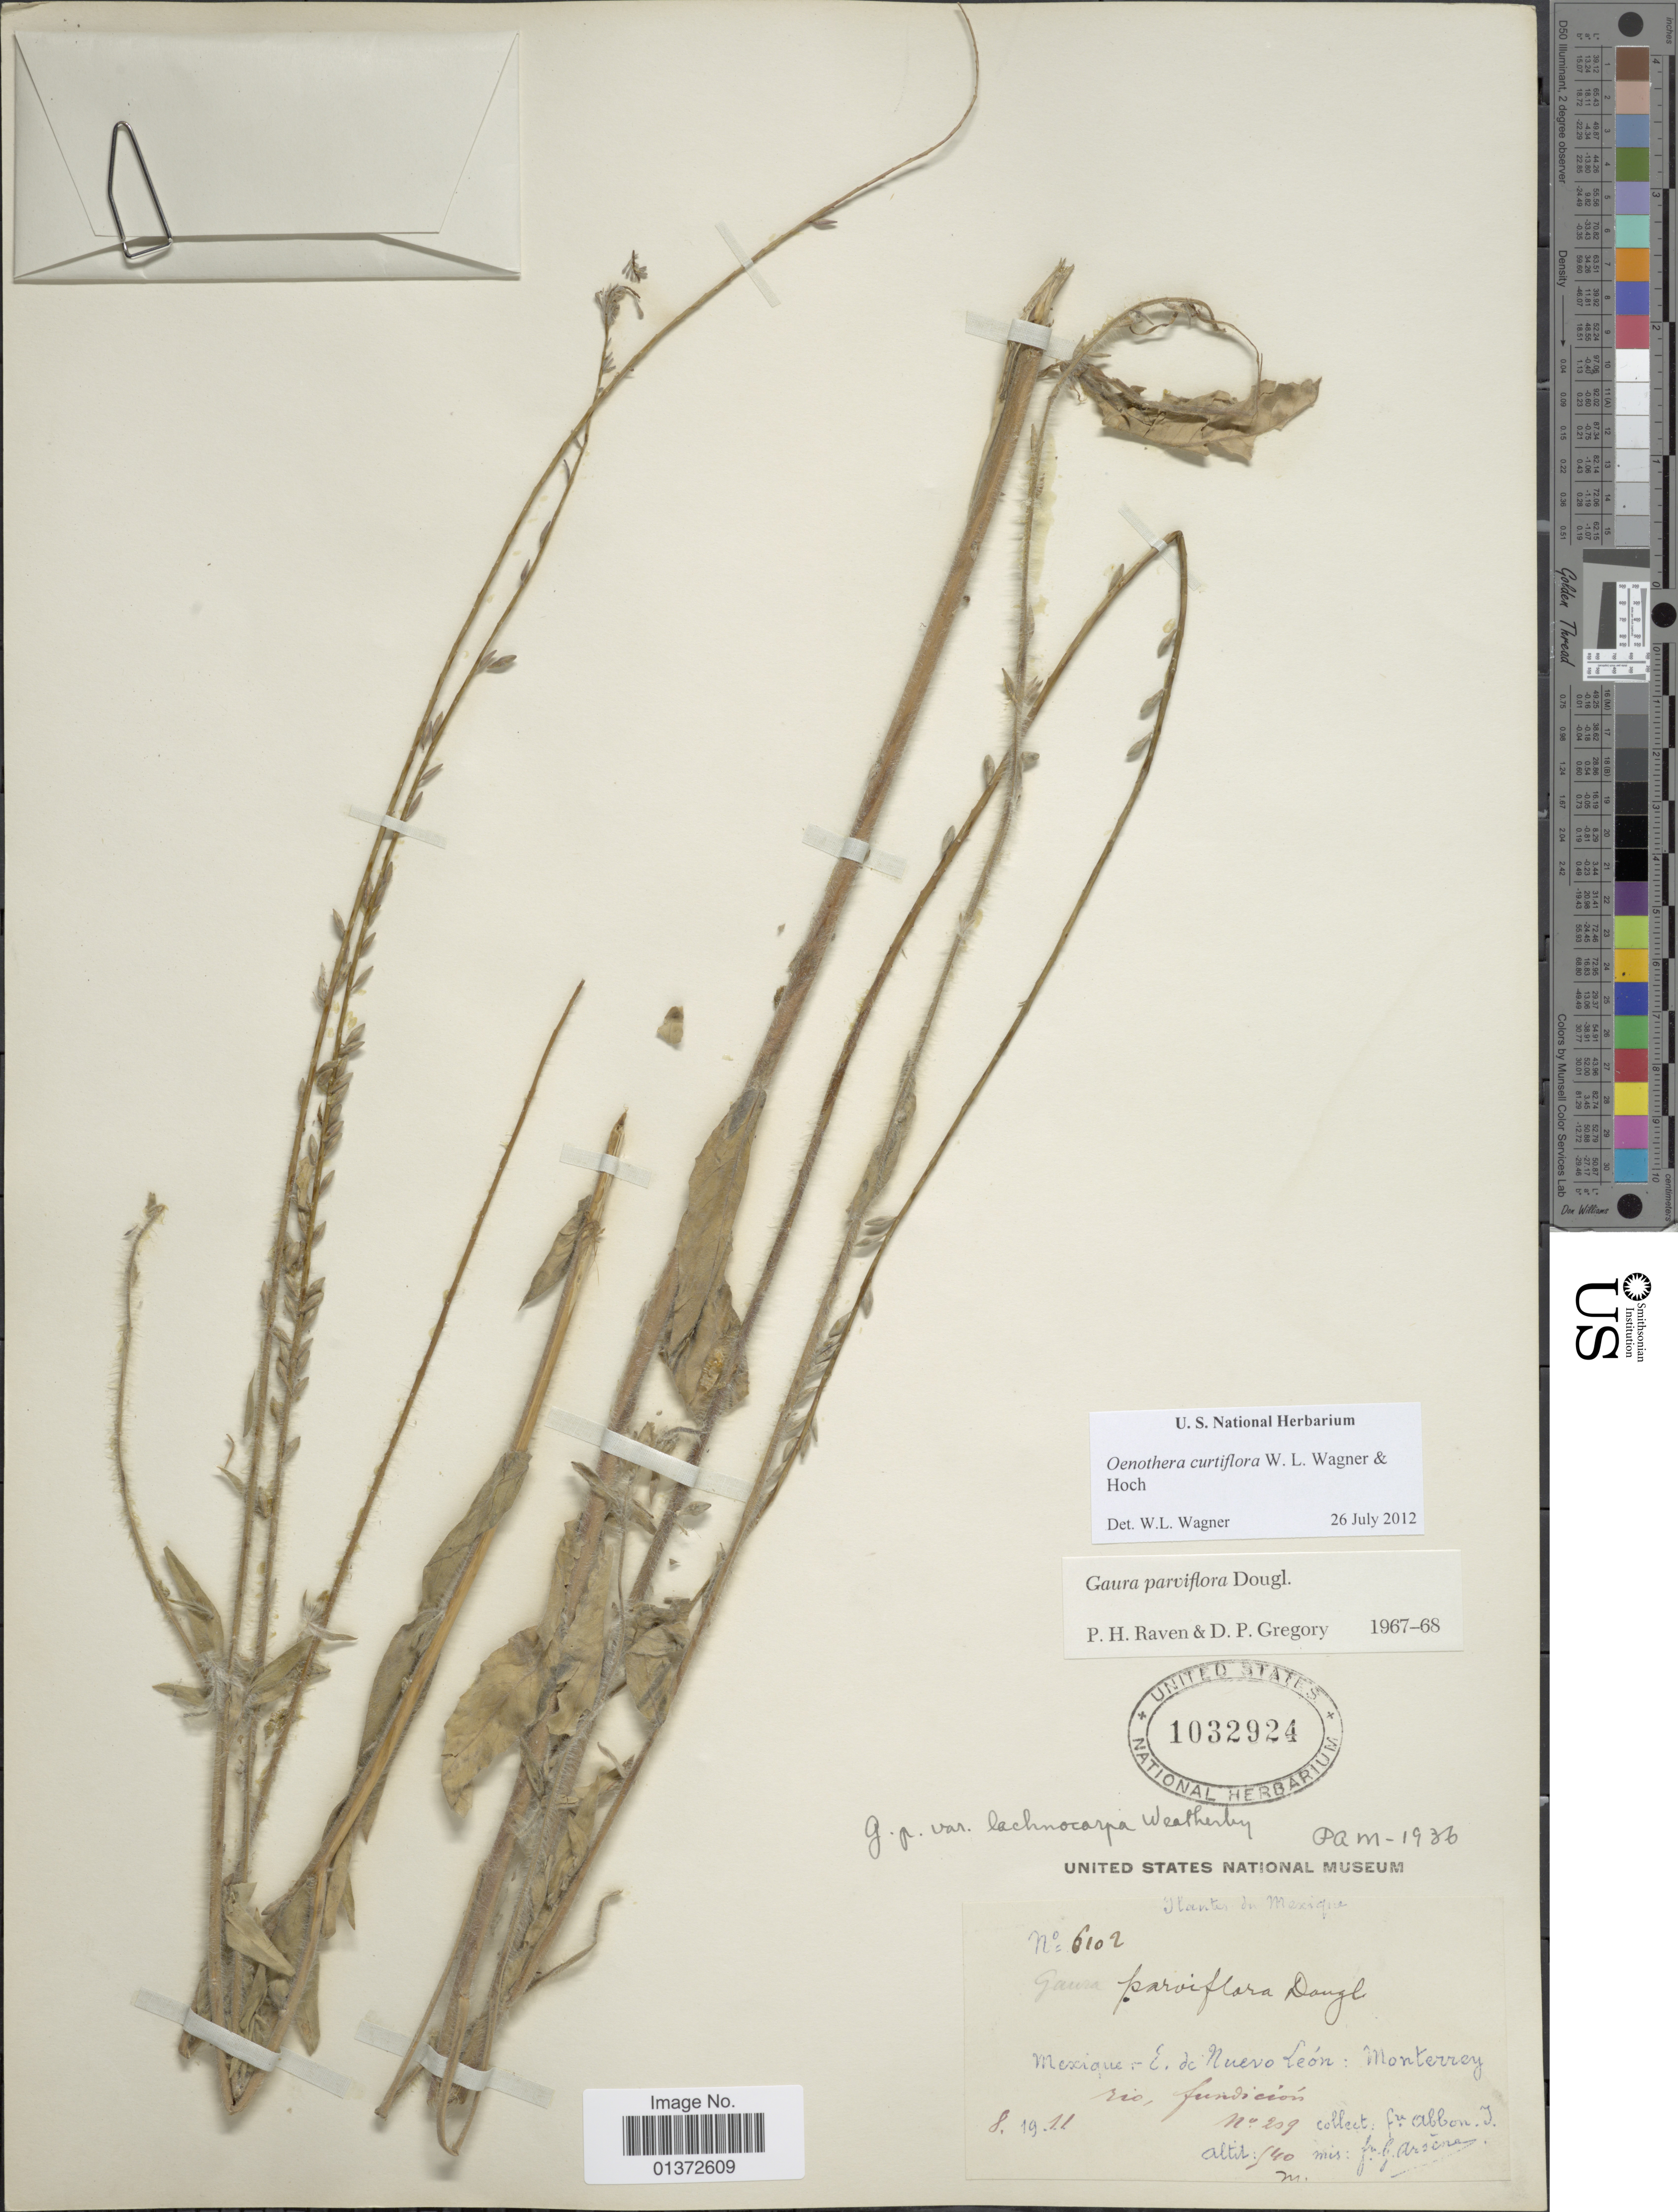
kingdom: Plantae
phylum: Tracheophyta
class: Magnoliopsida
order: Myrtales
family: Onagraceae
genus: Oenothera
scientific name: Oenothera curtiflora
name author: W.L. Wagner & Hoch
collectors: Bro. Abbon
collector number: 209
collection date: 1911-08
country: Mexico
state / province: Nuevo León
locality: Monterrey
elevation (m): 940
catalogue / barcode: US 1032924